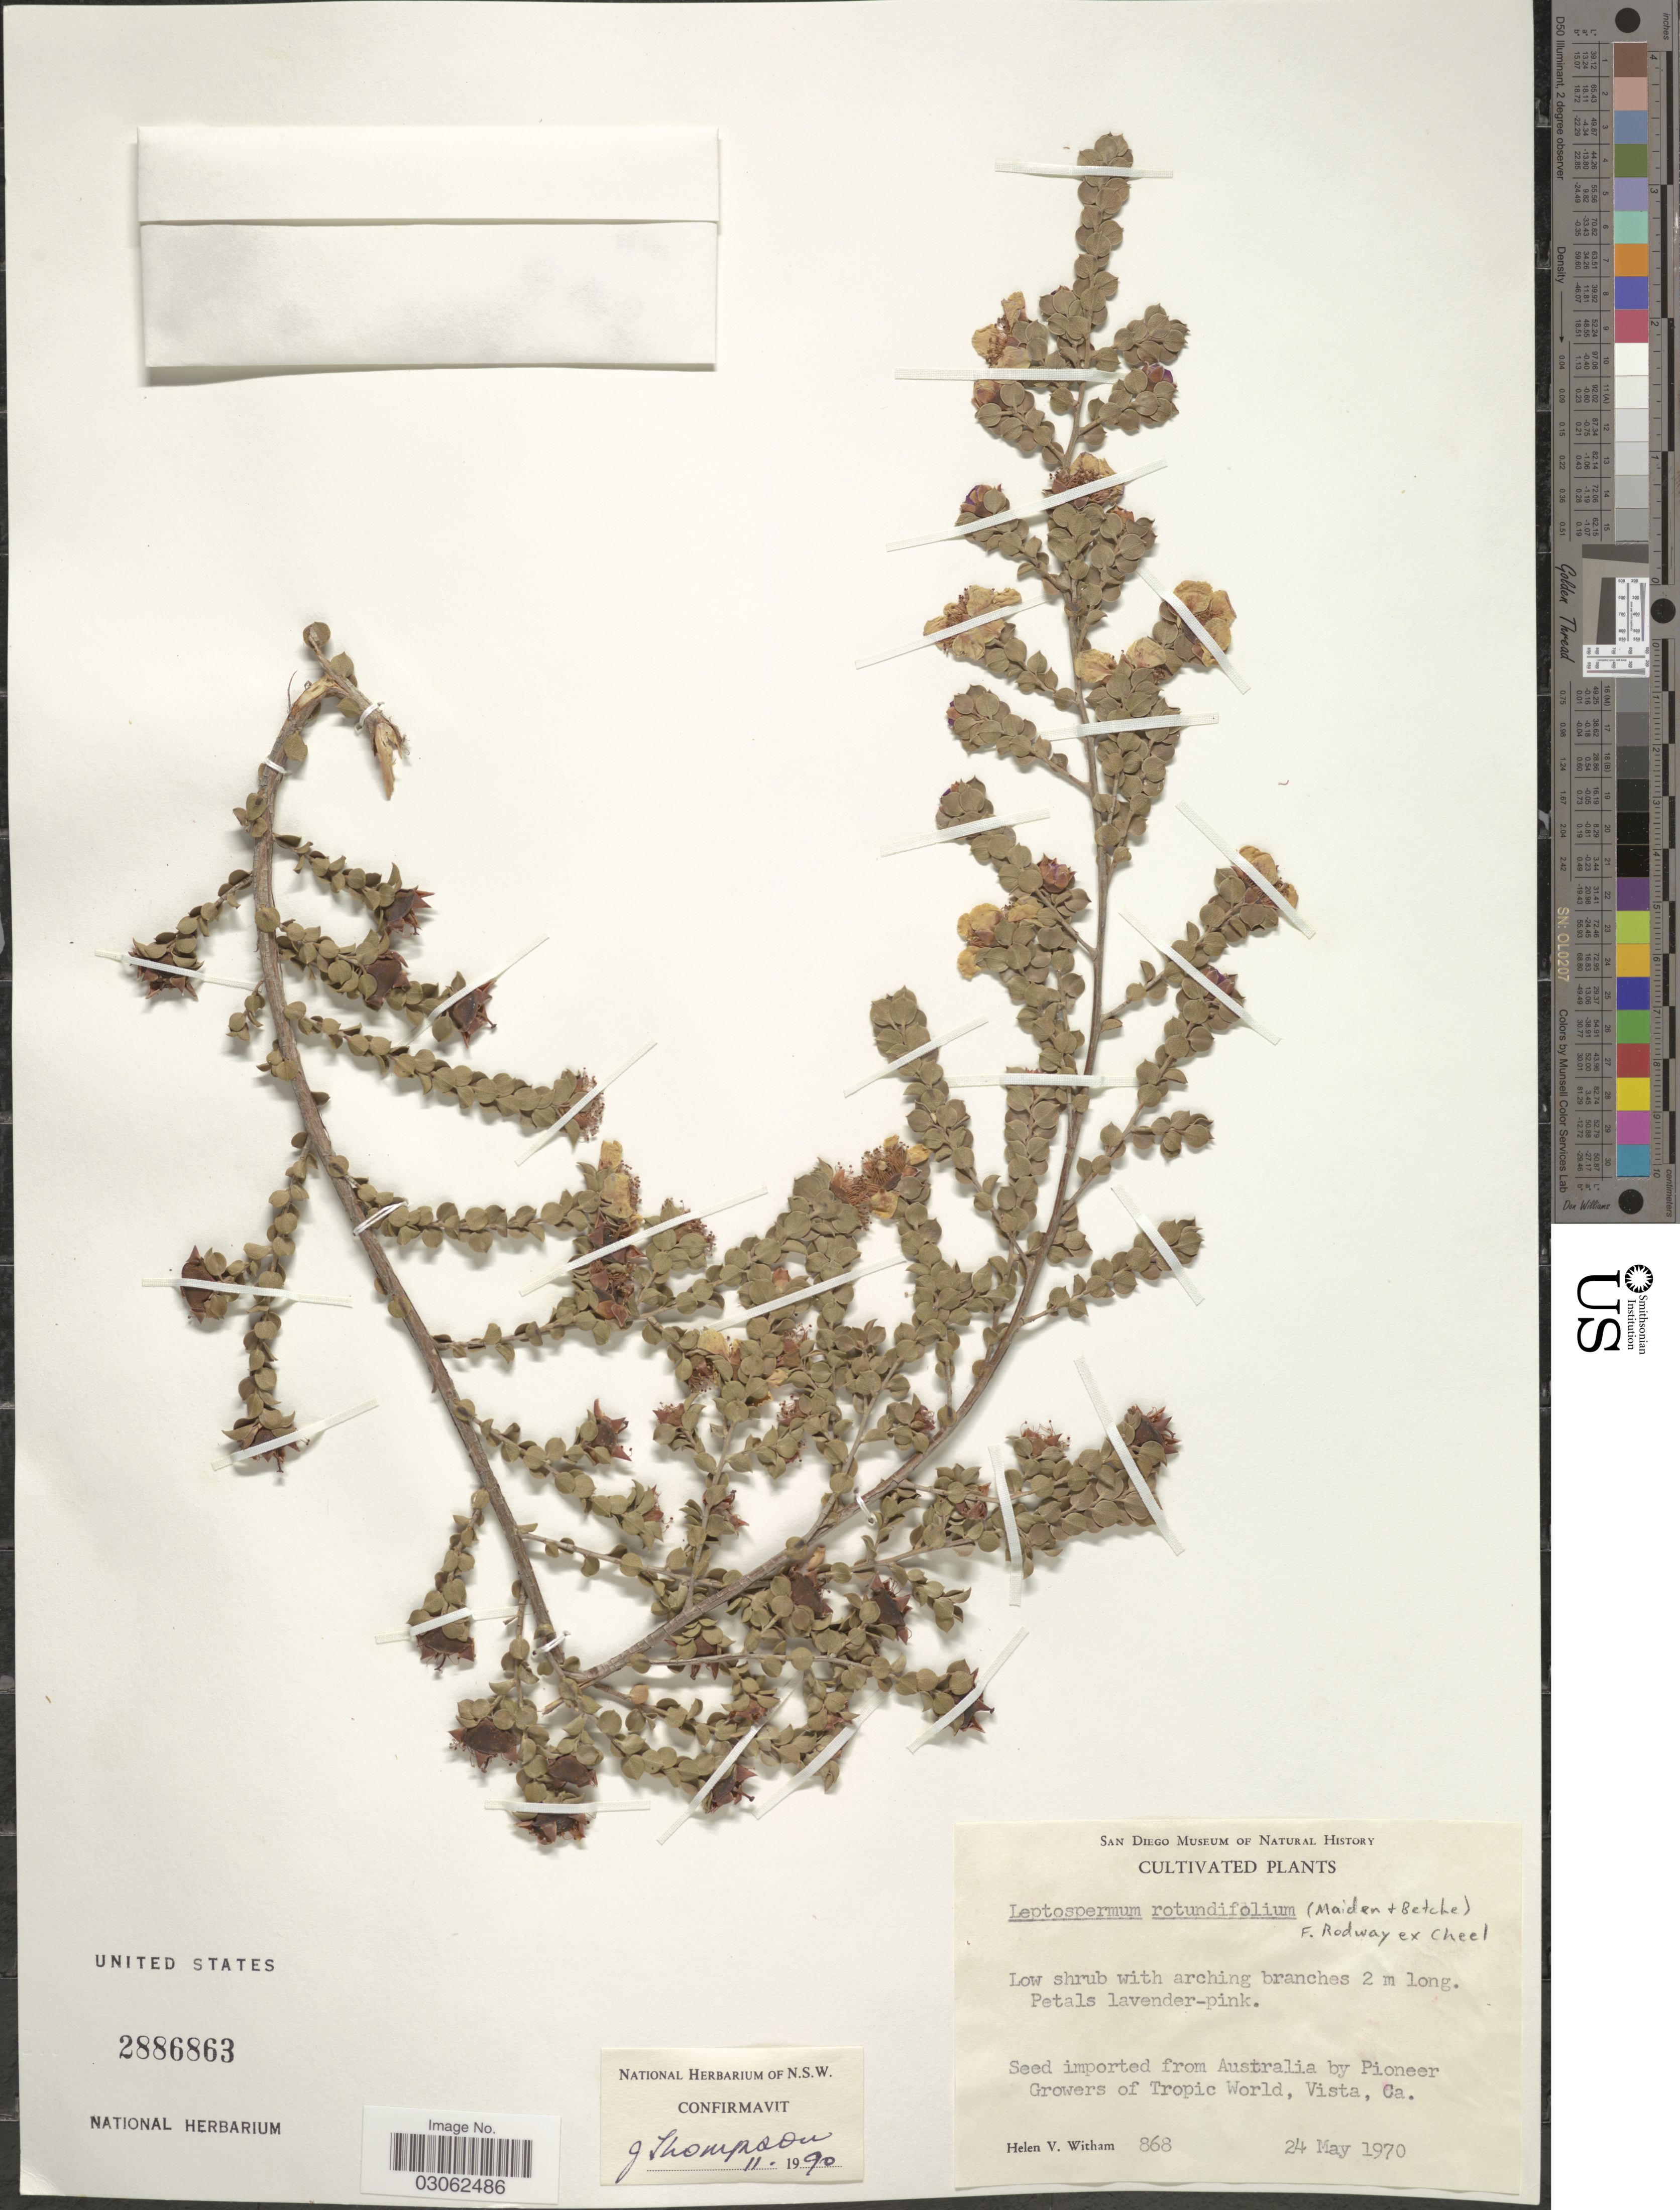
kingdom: Plantae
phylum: Tracheophyta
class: Magnoliopsida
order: Myrtales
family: Myrtaceae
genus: Leptospermum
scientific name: Leptospermum rotundifolium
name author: (Maiden & Betche) Rodway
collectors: H. Witham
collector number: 868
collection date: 1970-05-24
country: United States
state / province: California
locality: Growers of Tropic World, Vista, Ca.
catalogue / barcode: US 2886863